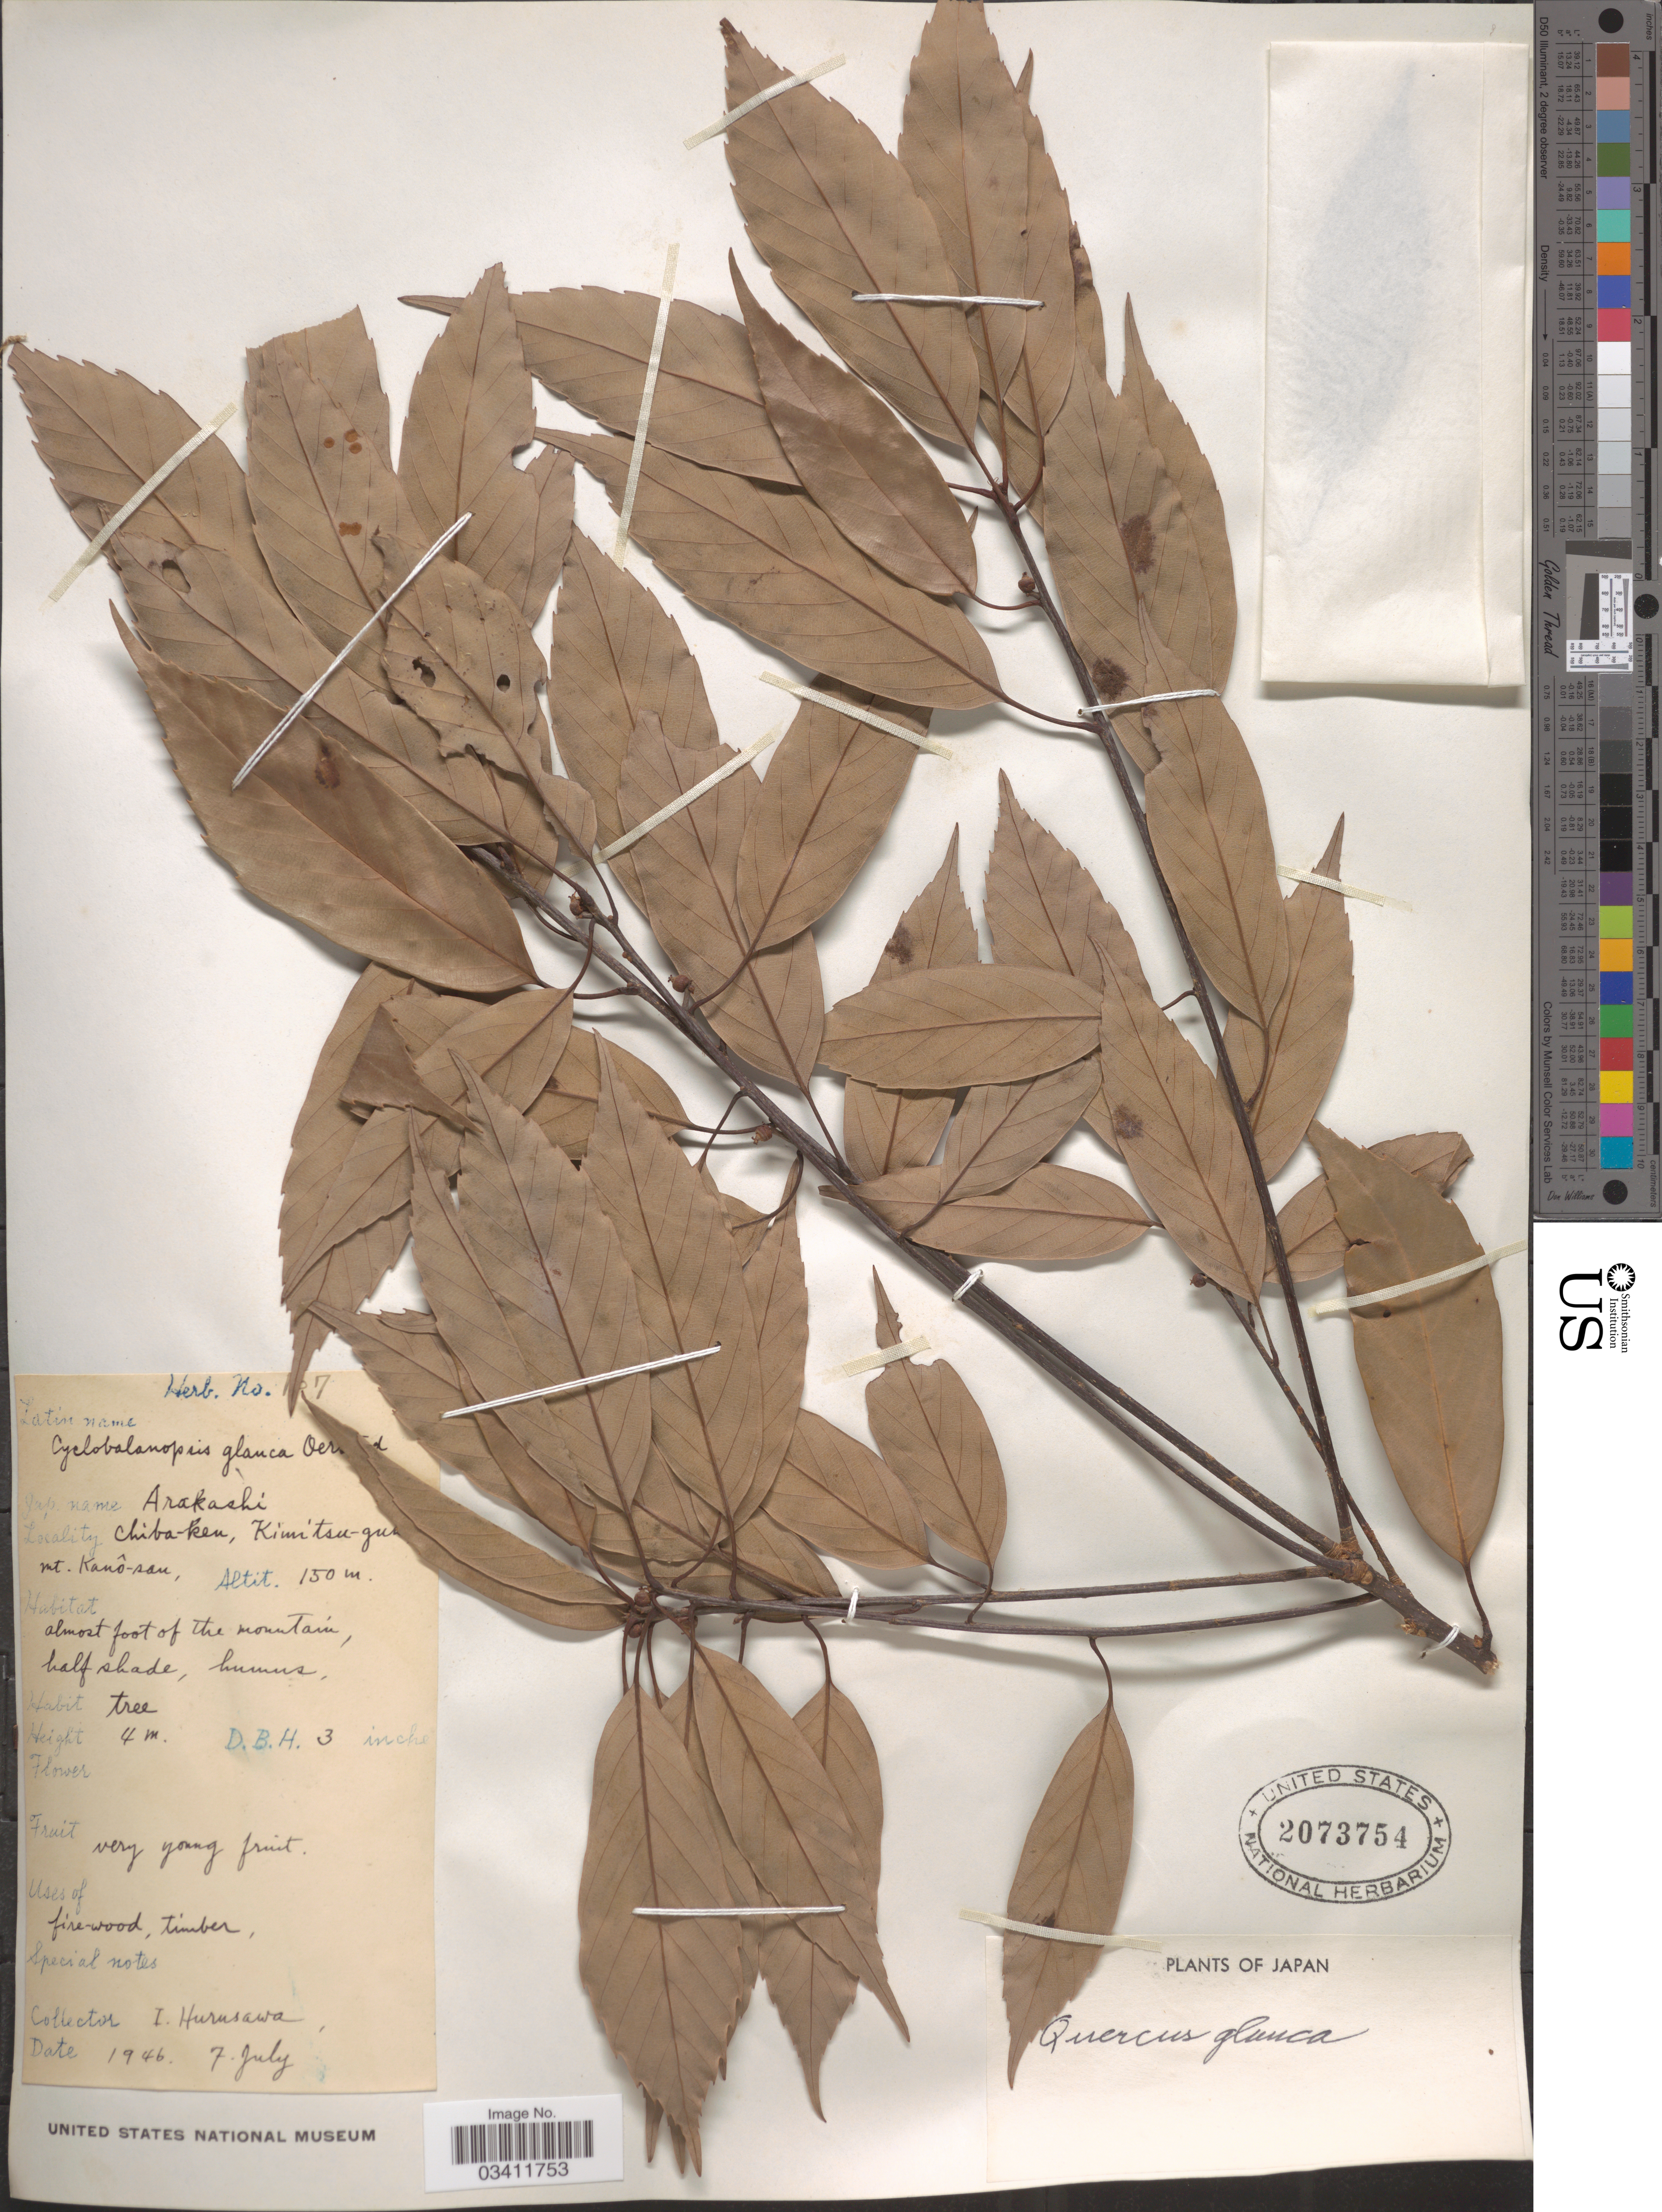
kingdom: Plantae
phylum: Tracheophyta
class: Magnoliopsida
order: Fagales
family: Fagaceae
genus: Quercus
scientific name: Quercus glauca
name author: Thunb.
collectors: I. Hurusawa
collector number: !7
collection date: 1946-07-07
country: Japan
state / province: Tiba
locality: Chiba-ken, Kimitsu-gu [illegible text] mt. Kanô-san.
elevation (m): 150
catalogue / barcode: US 2073754